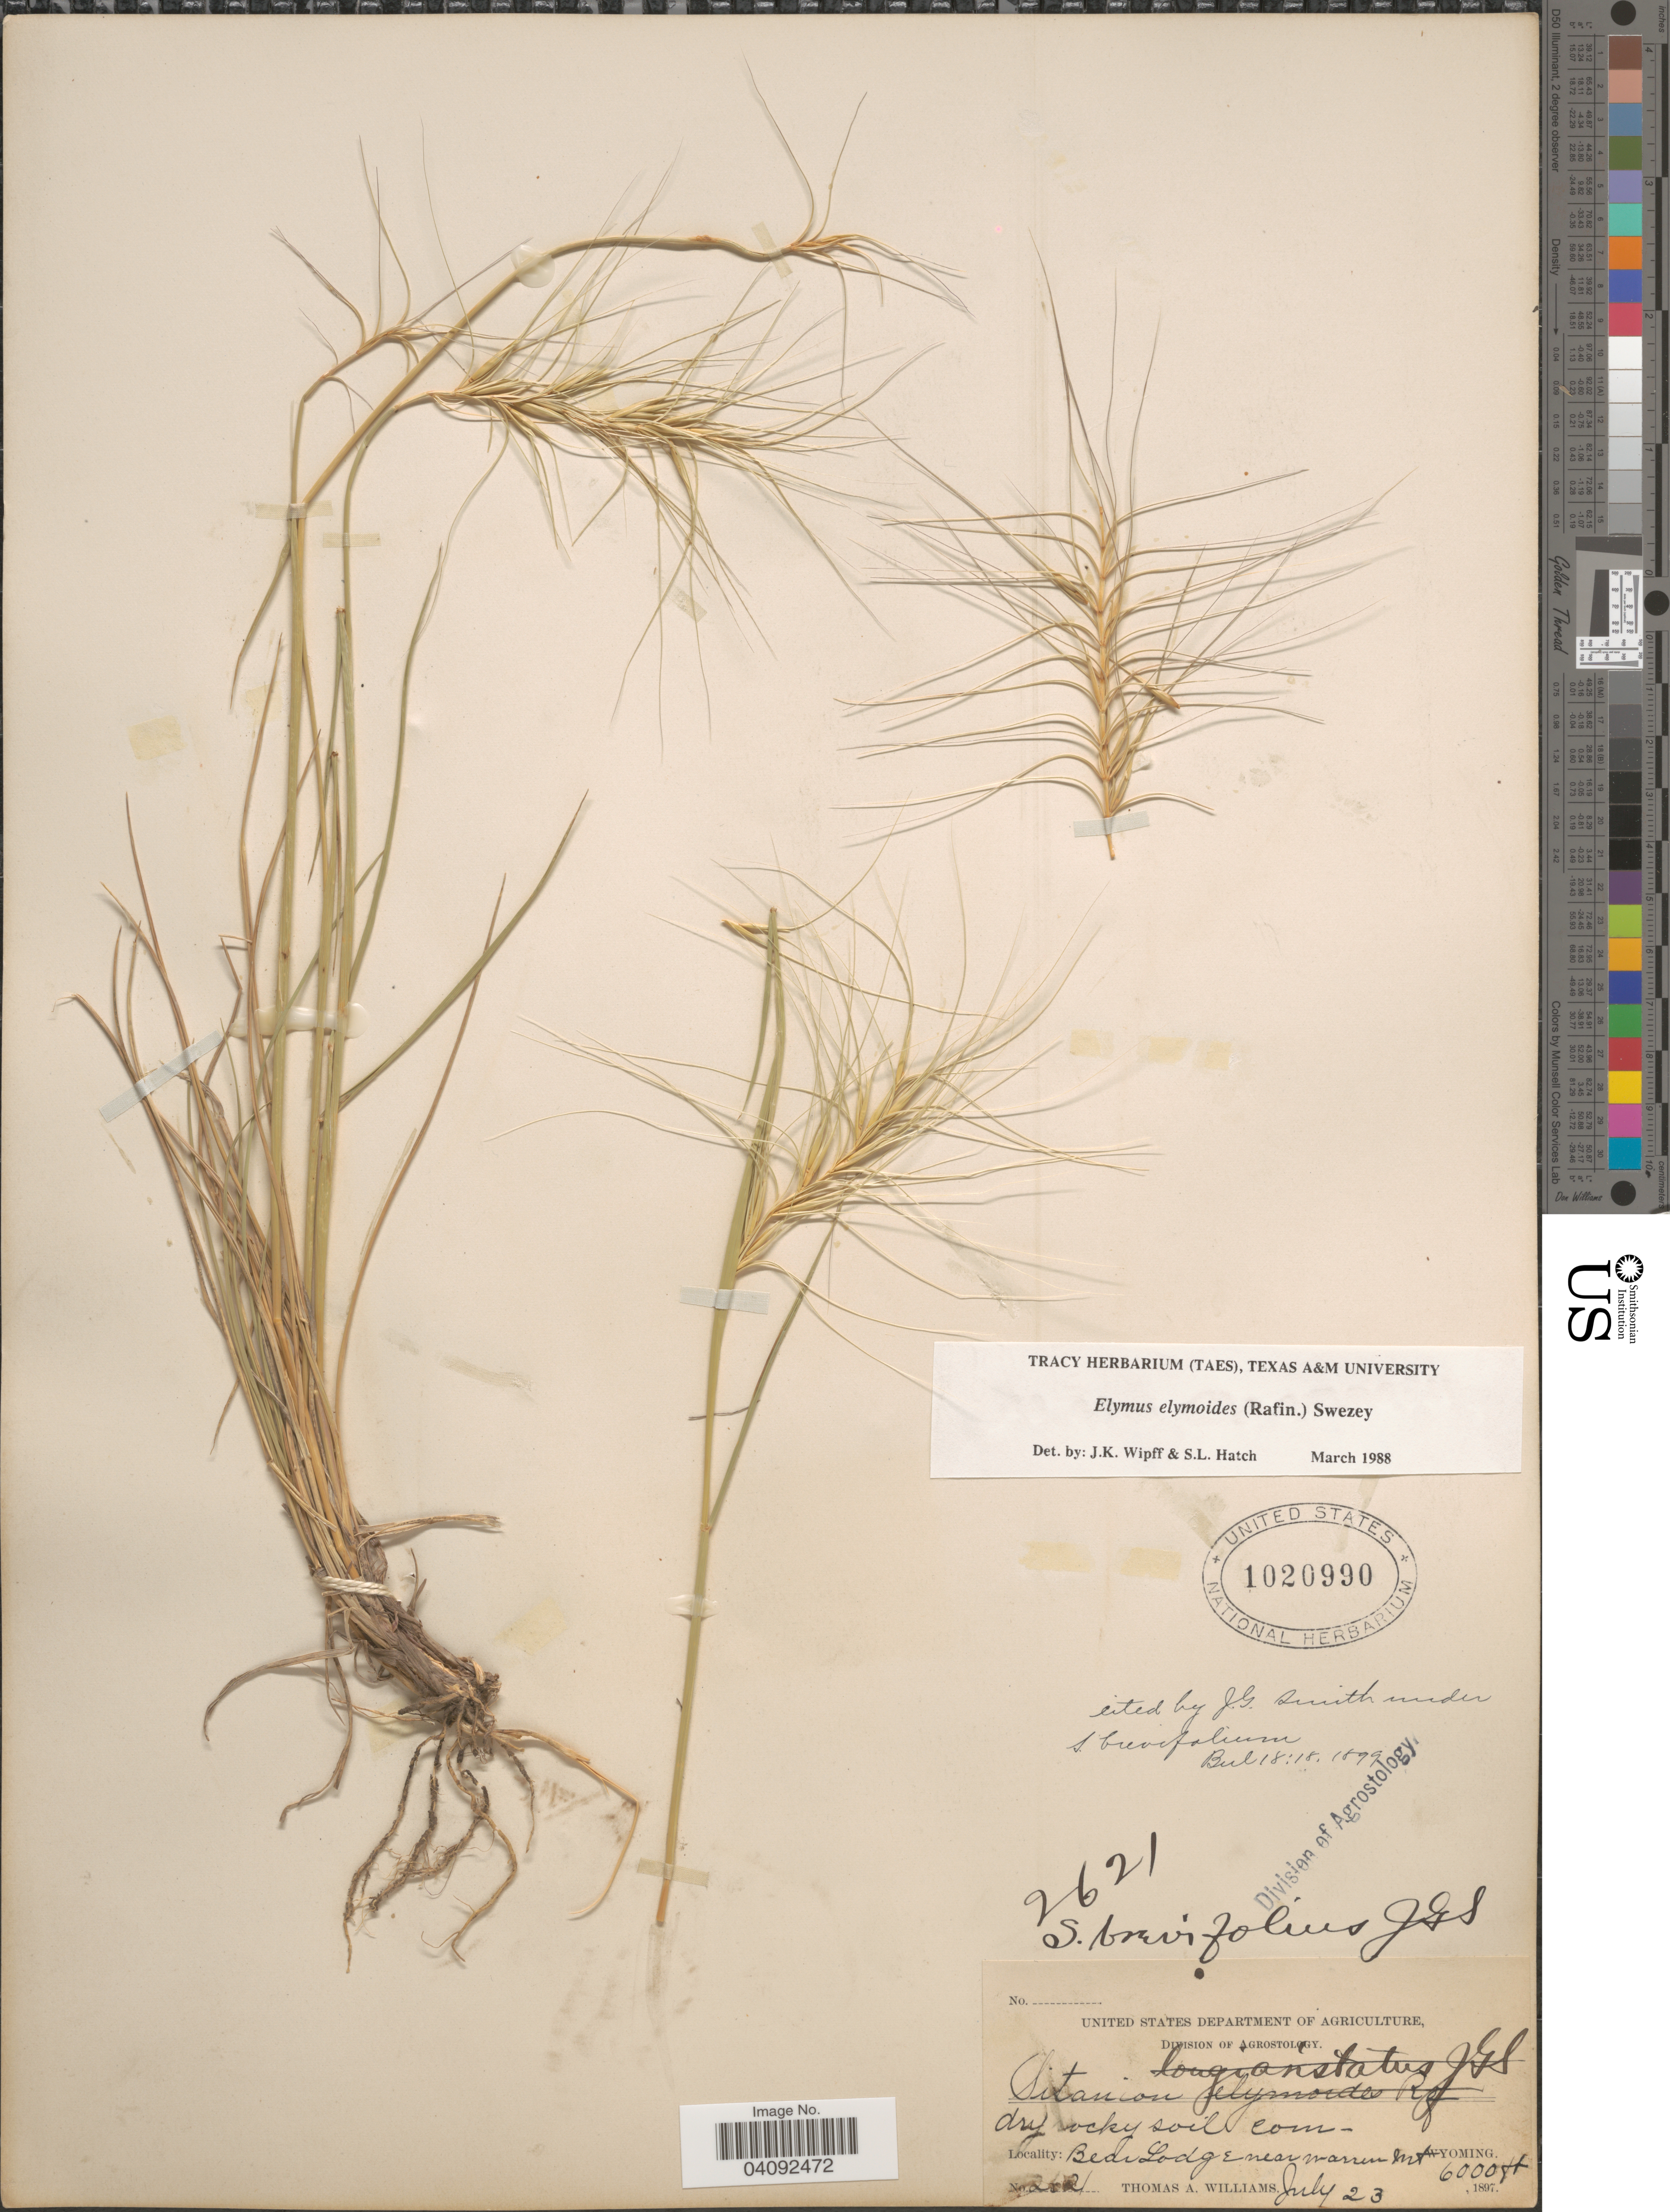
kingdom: Plantae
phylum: Tracheophyta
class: Liliopsida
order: Poales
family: Poaceae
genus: Elymus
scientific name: Elymus elymoides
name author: (Raf.) Swezey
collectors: T. A. Williams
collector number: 2621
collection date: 1897-07-23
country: United States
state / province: Wyoming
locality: Bear Lodge near Warren Mt.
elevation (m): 1829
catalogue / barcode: US 1020990